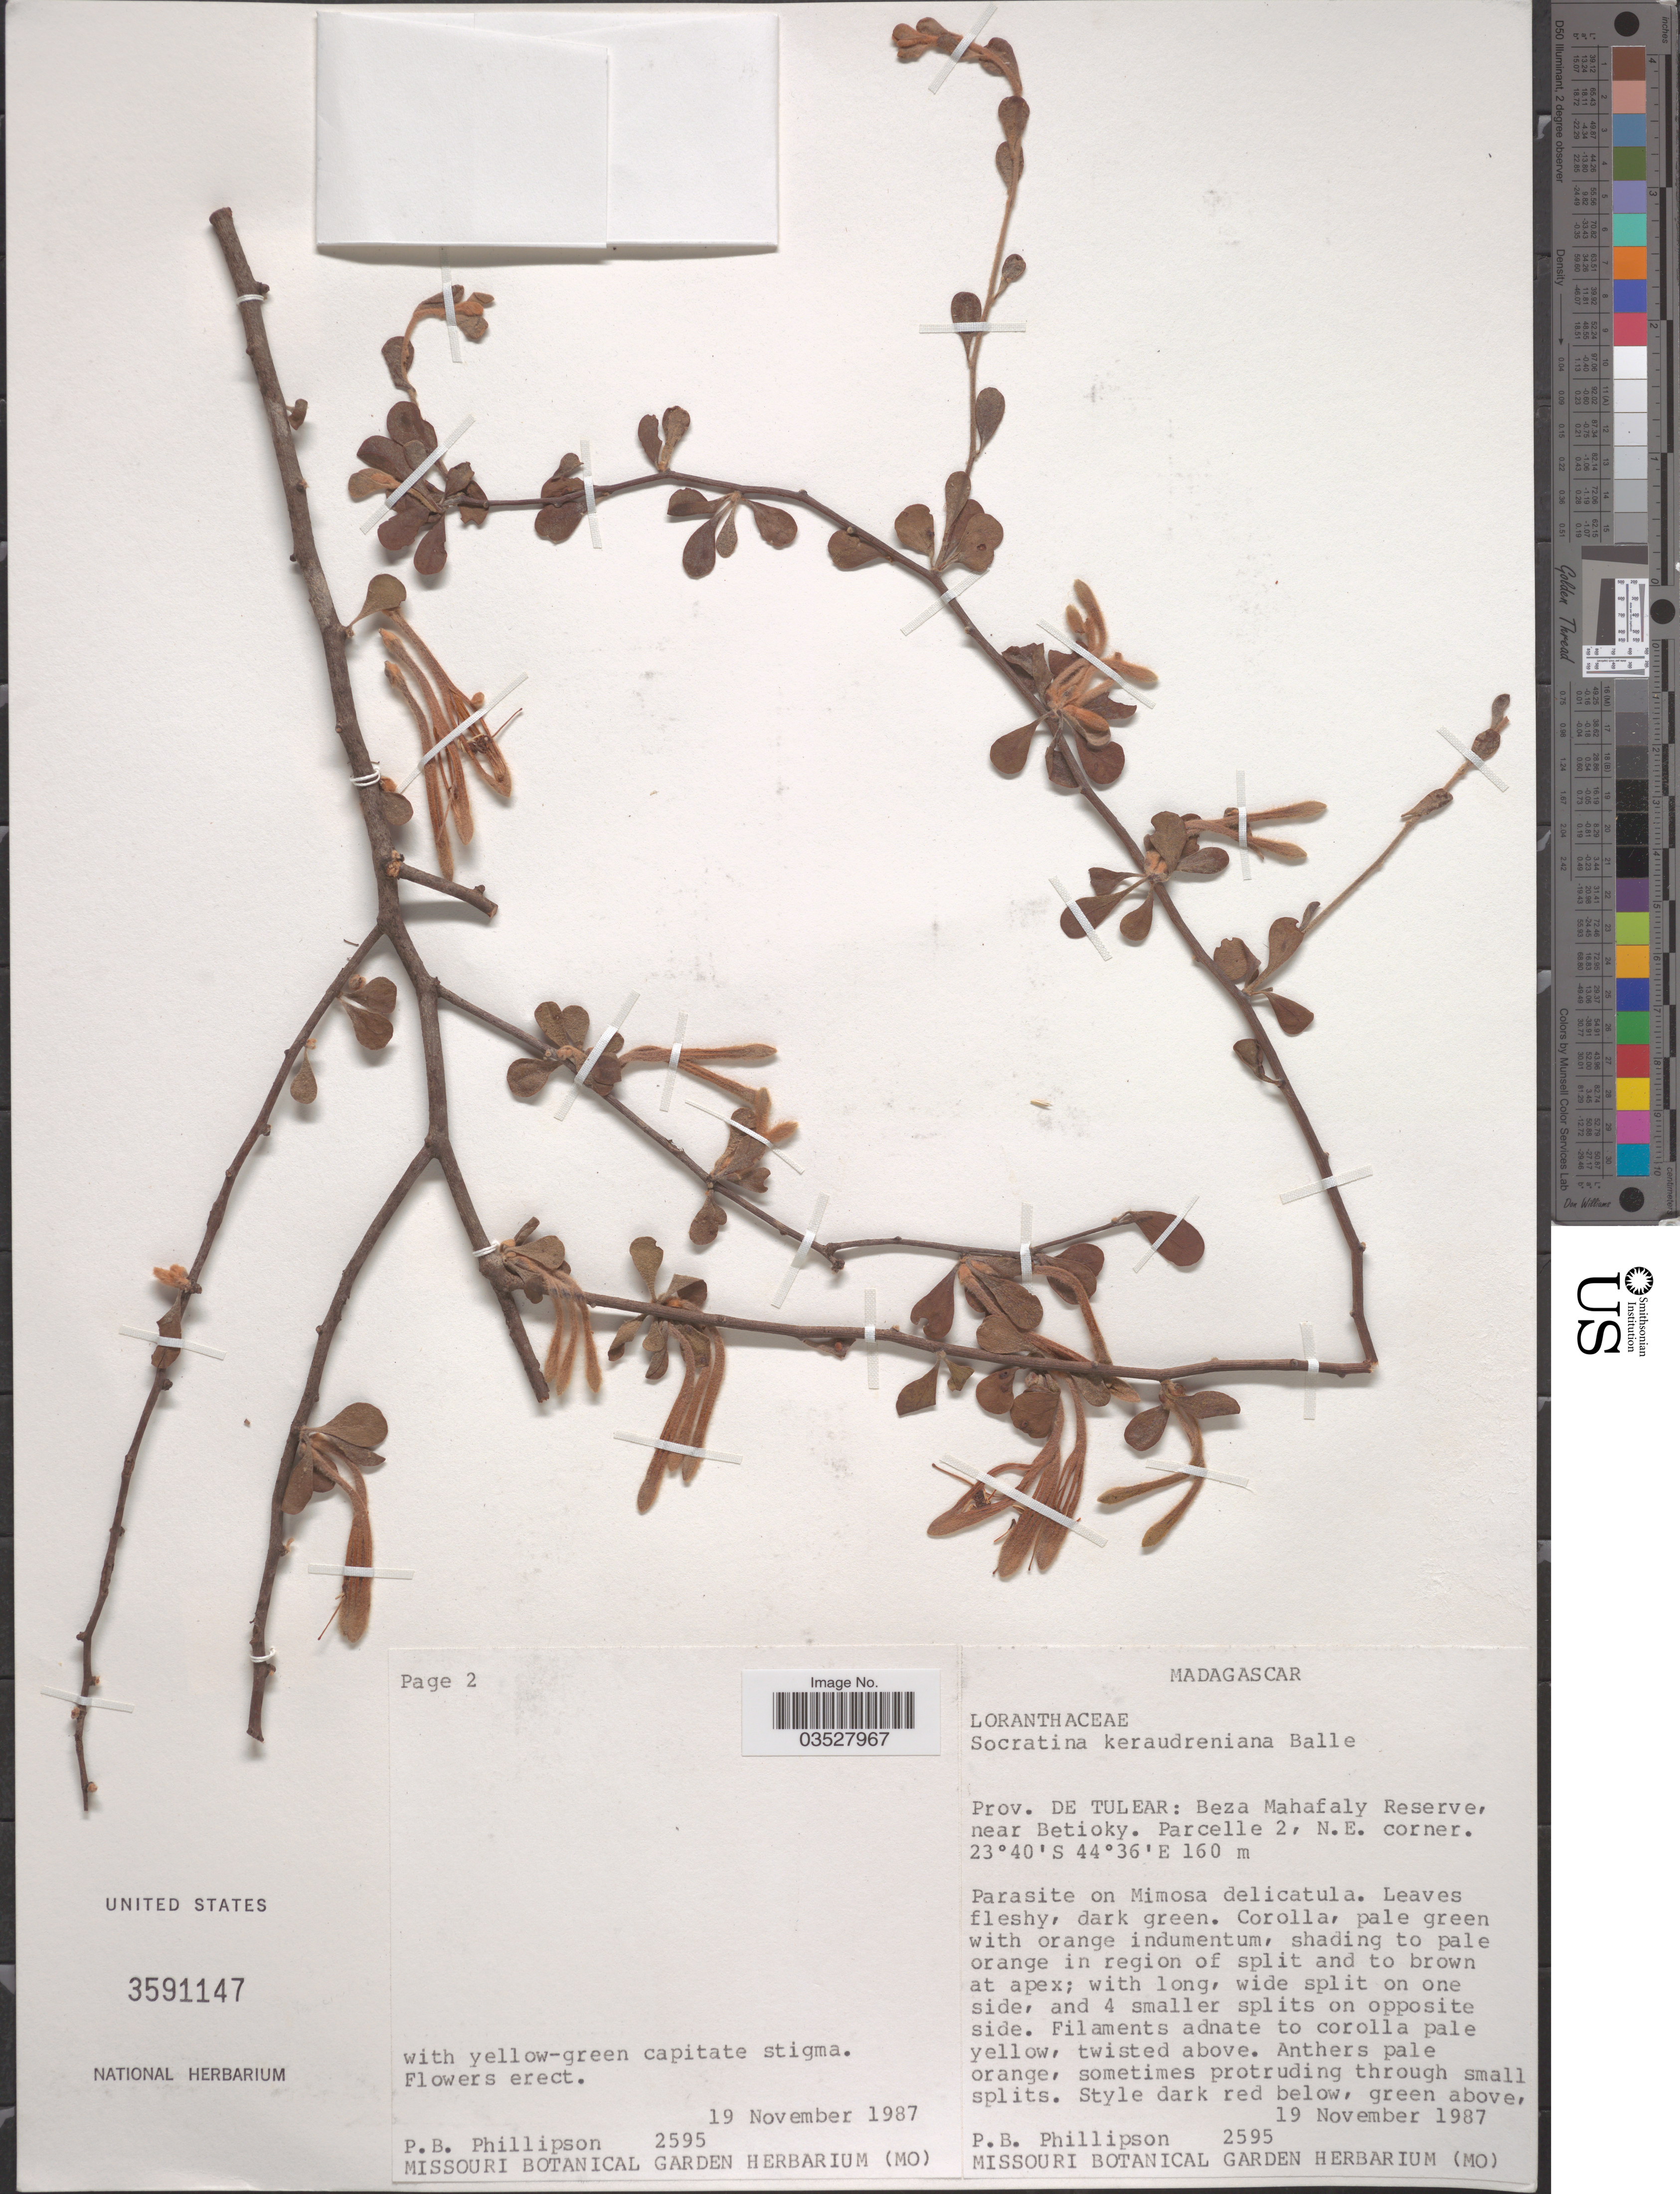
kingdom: Plantae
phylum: Tracheophyta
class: Magnoliopsida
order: Santalales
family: Loranthaceae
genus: Socratina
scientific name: Socratina keraudreniana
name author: Balle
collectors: P. B. Phillipson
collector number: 2595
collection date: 1987-11-19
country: Madagascar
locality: Prov. de Tulear: Beza Mahafaly Reserve, near Betioky. Parcelle 2, N.E. corner.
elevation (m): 160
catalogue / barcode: US 3591147